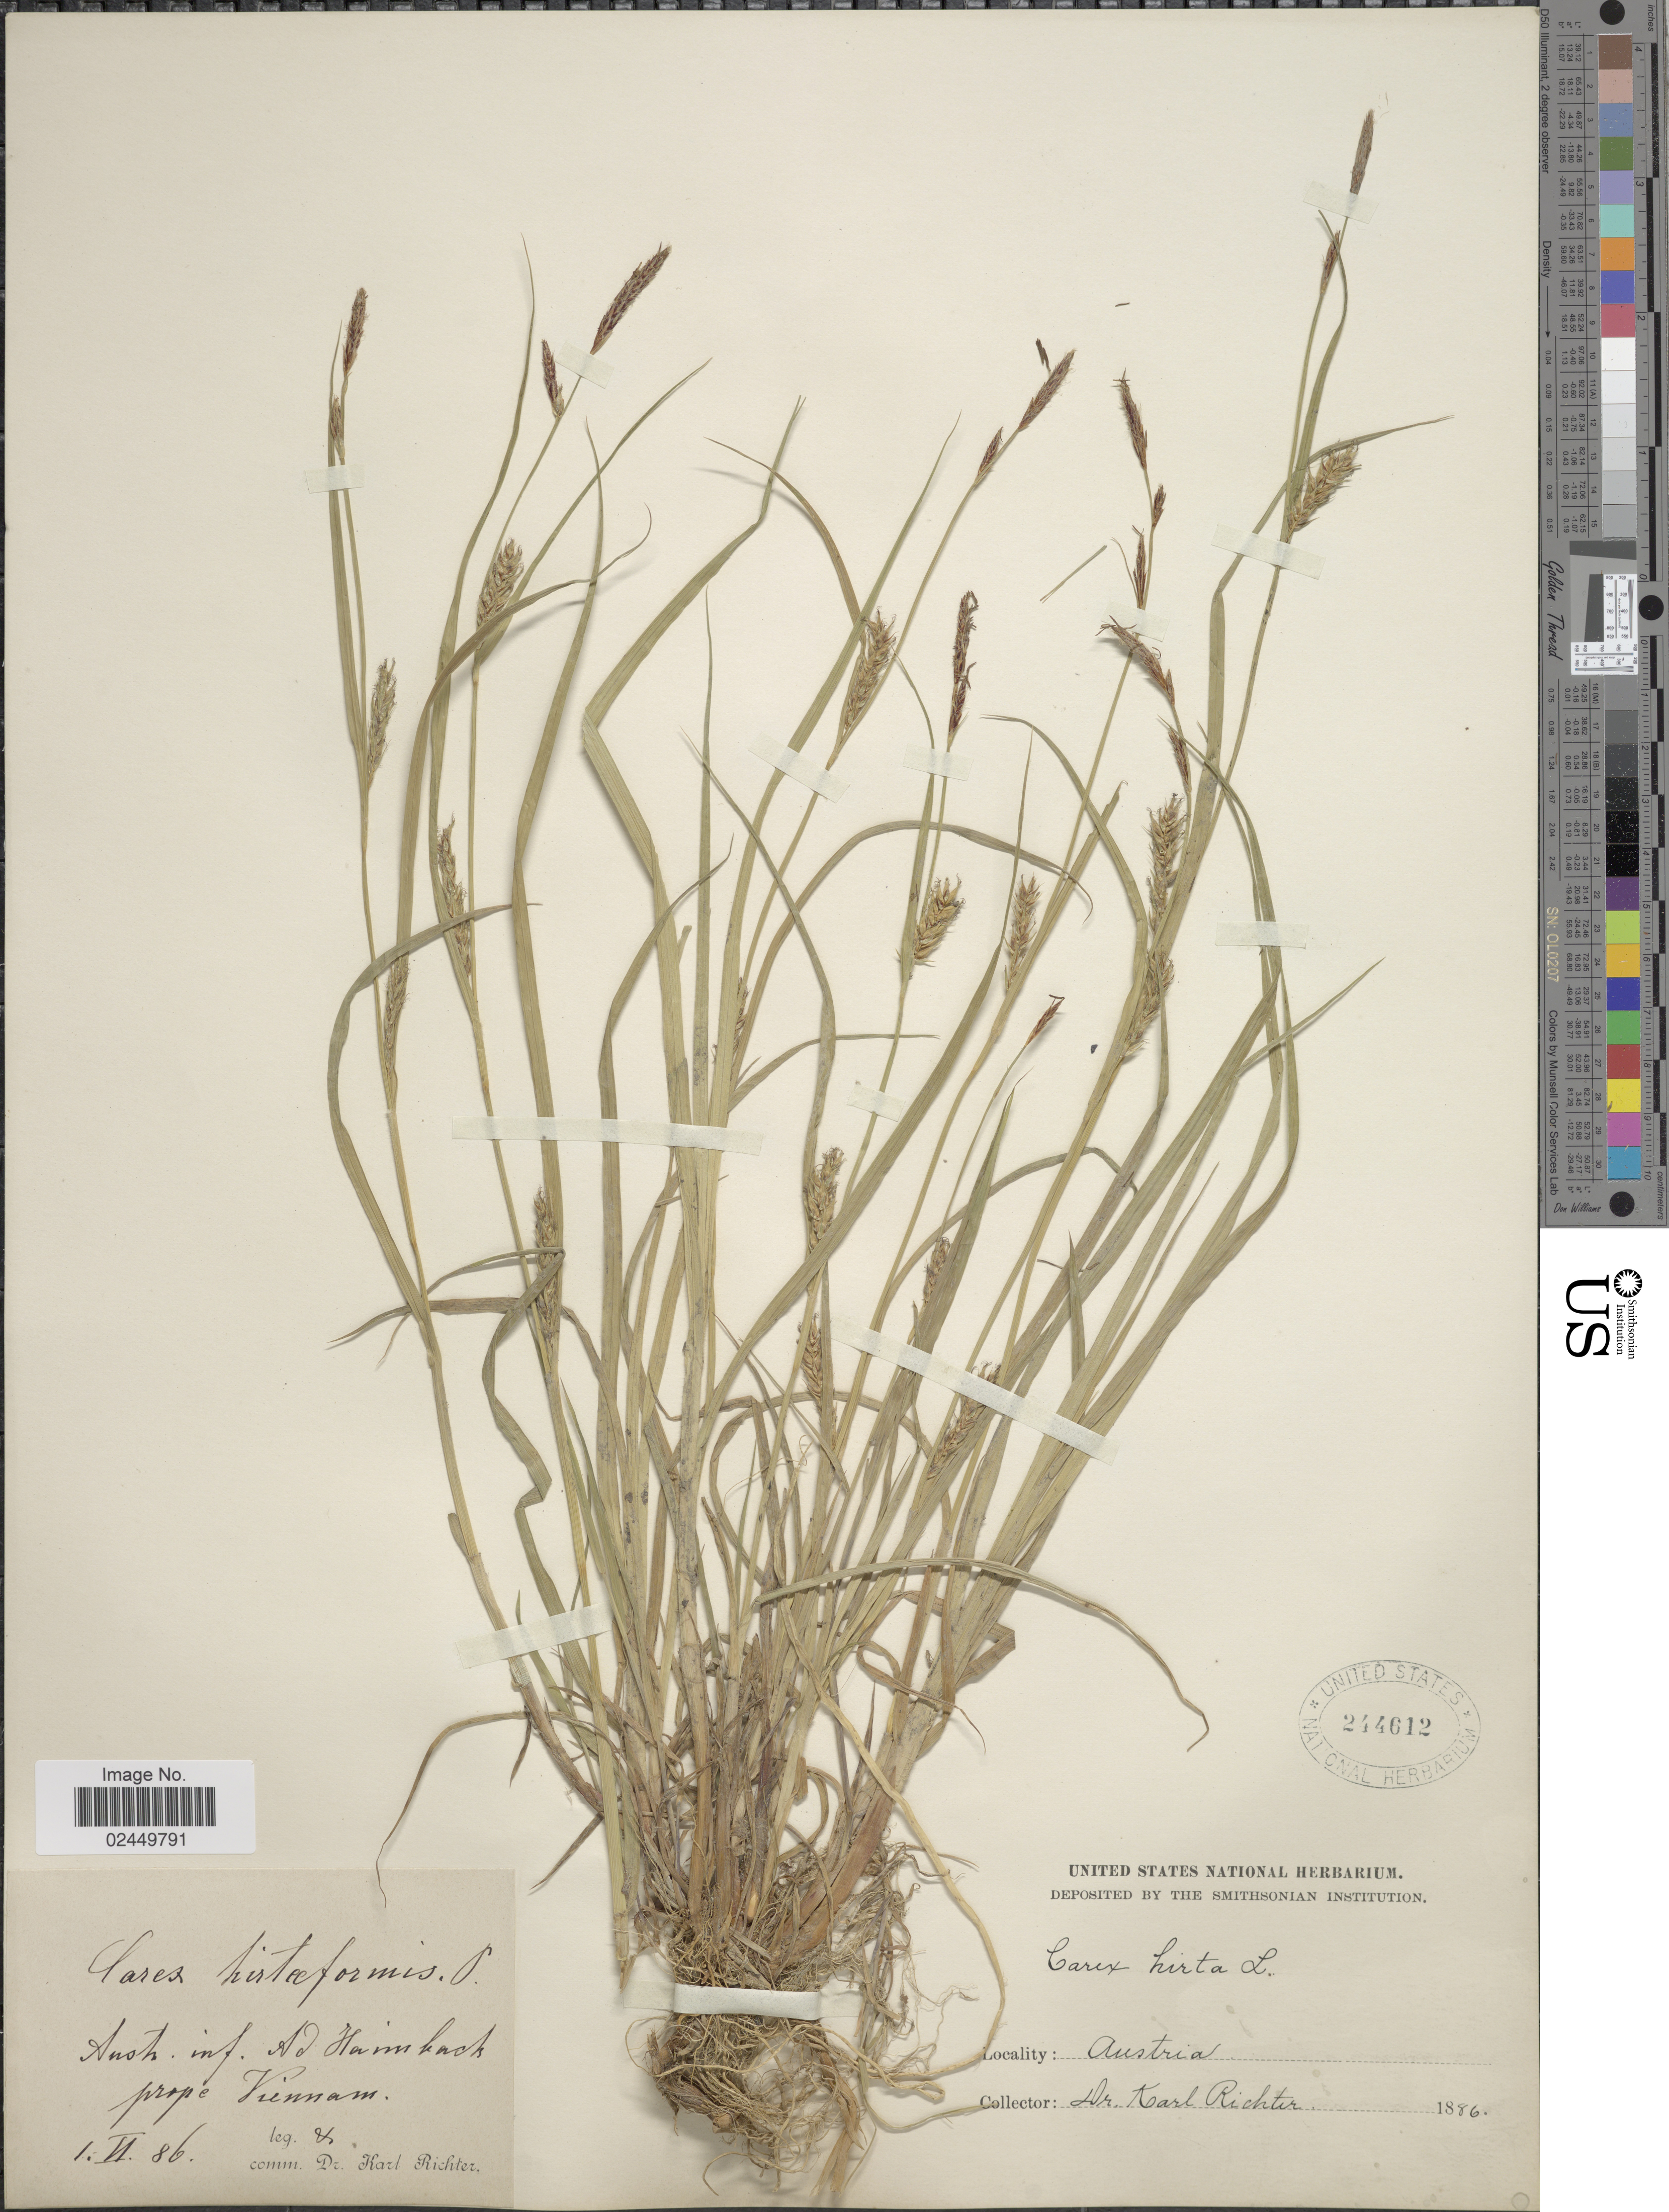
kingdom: Plantae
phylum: Tracheophyta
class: Liliopsida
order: Poales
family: Cyperaceae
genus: Carex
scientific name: Carex hirta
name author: L.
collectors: K. Richter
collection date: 1886-06-01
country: Austria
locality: Austr. inf. Ad Himiberg [interpreted] prope Viennam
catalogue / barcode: US 244612